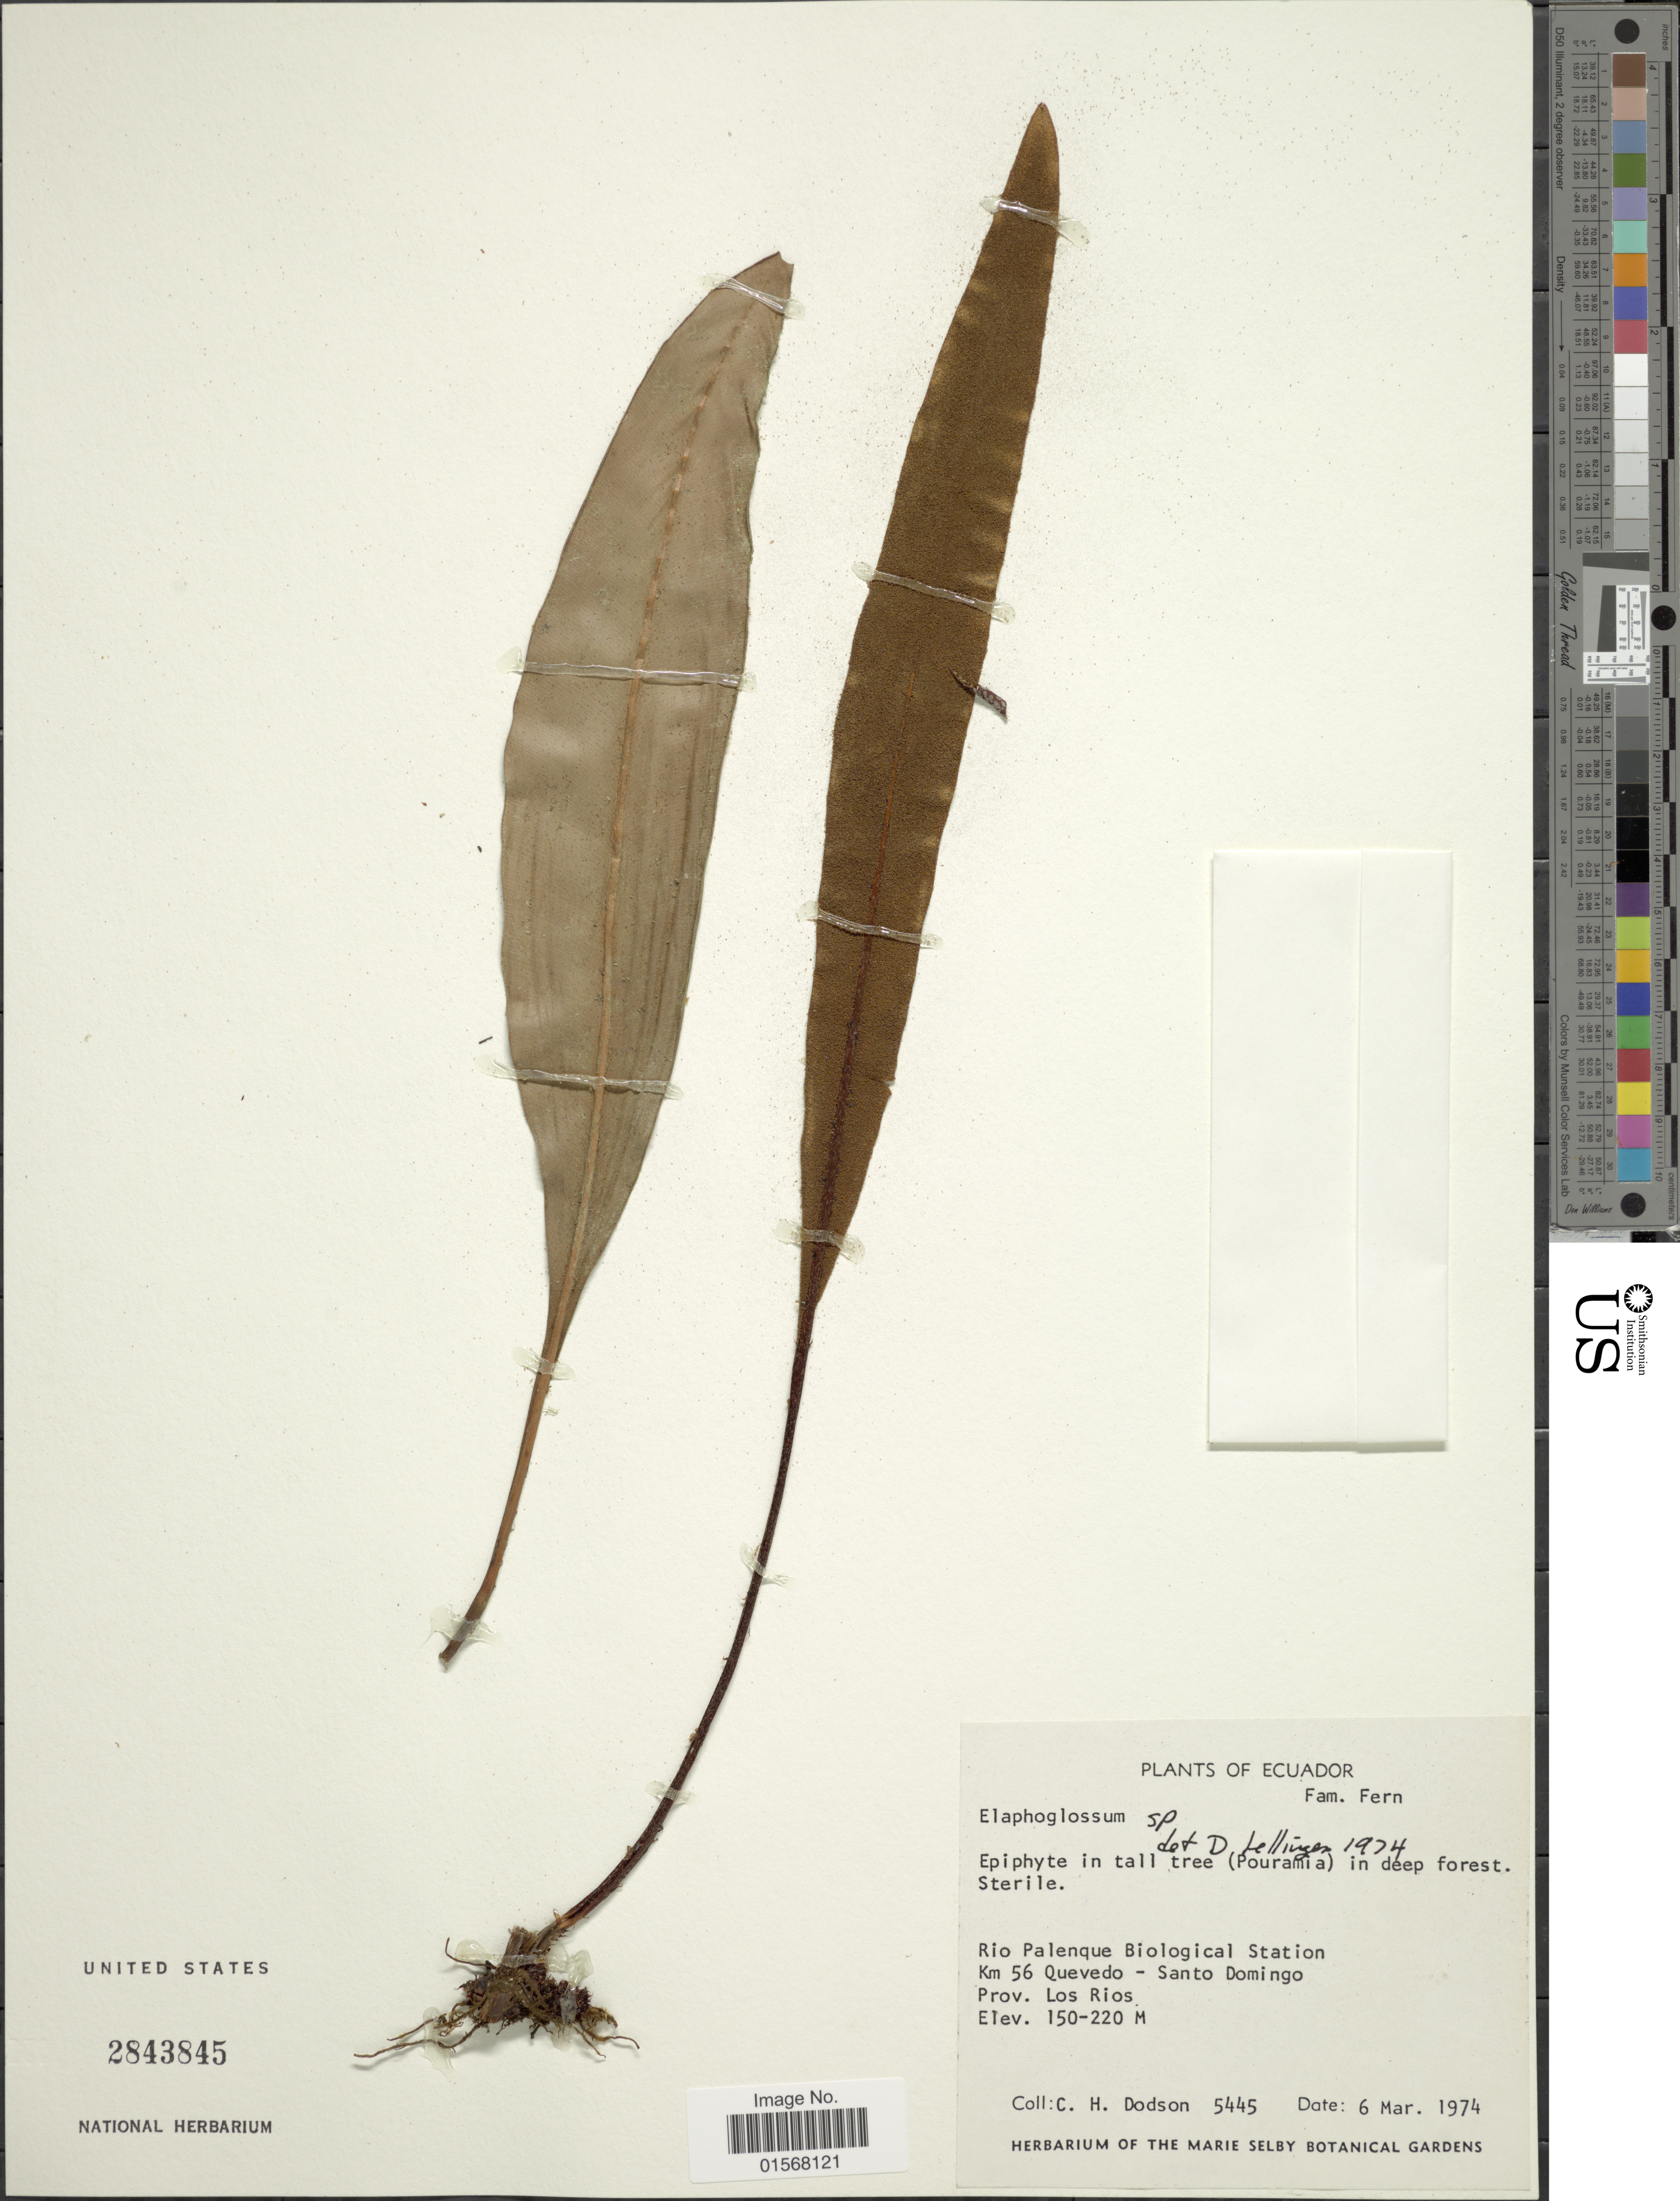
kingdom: Plantae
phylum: Tracheophyta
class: Polypodiopsida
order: Polypodiales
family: Dryopteridaceae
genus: Elaphoglossum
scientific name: Elaphoglossum sp.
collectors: C. H. Dodson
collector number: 5445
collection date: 1974-03-06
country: Ecuador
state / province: Los Ríos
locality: Rio Palenque Biological Station, km 56 Quevedo - Santo Domingo, Prov. Los Rios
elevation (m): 150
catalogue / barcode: US 2843845